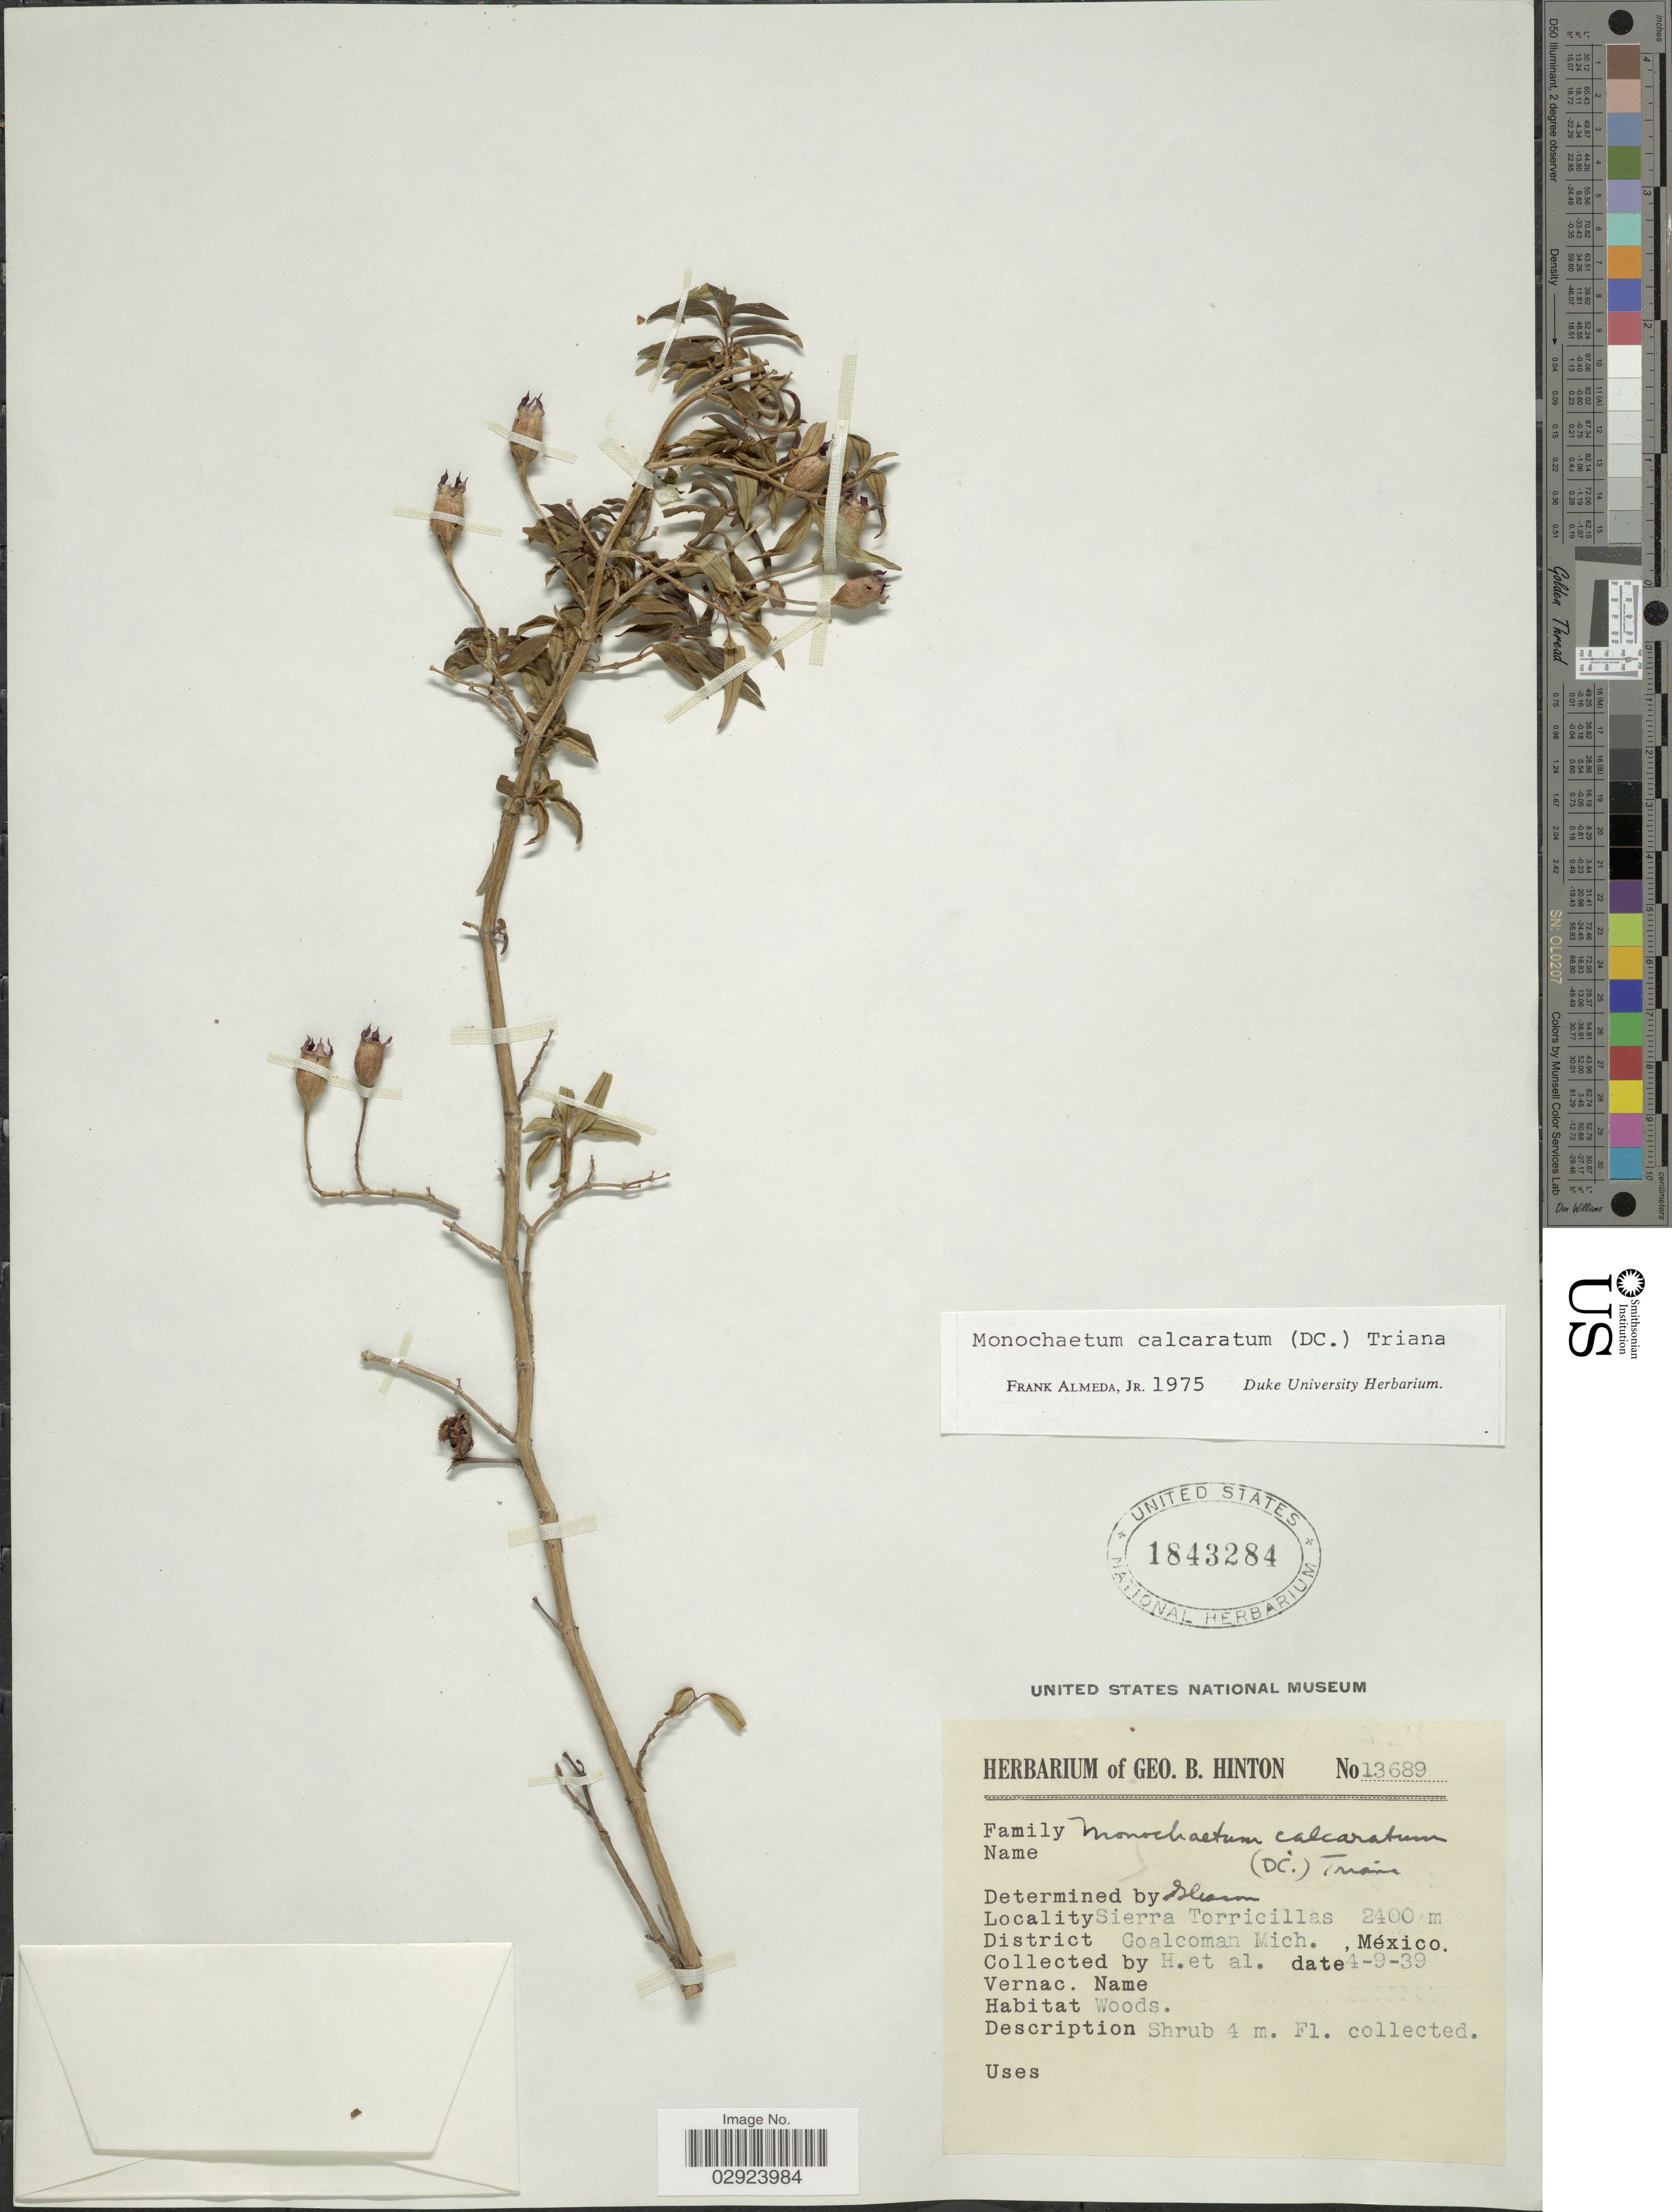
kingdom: Plantae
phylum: Tracheophyta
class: Magnoliopsida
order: Myrtales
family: Melastomataceae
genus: Monochaetum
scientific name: Monochaetum calcaratum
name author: (DC.) Triana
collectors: G. B. Hinton & et al.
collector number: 13689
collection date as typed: Transcribed d/m/y: 9/4/39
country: Mexico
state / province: Michoacán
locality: Sierra Torricillas. District Coalcoman Mich.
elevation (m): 2400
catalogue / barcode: US 1843284